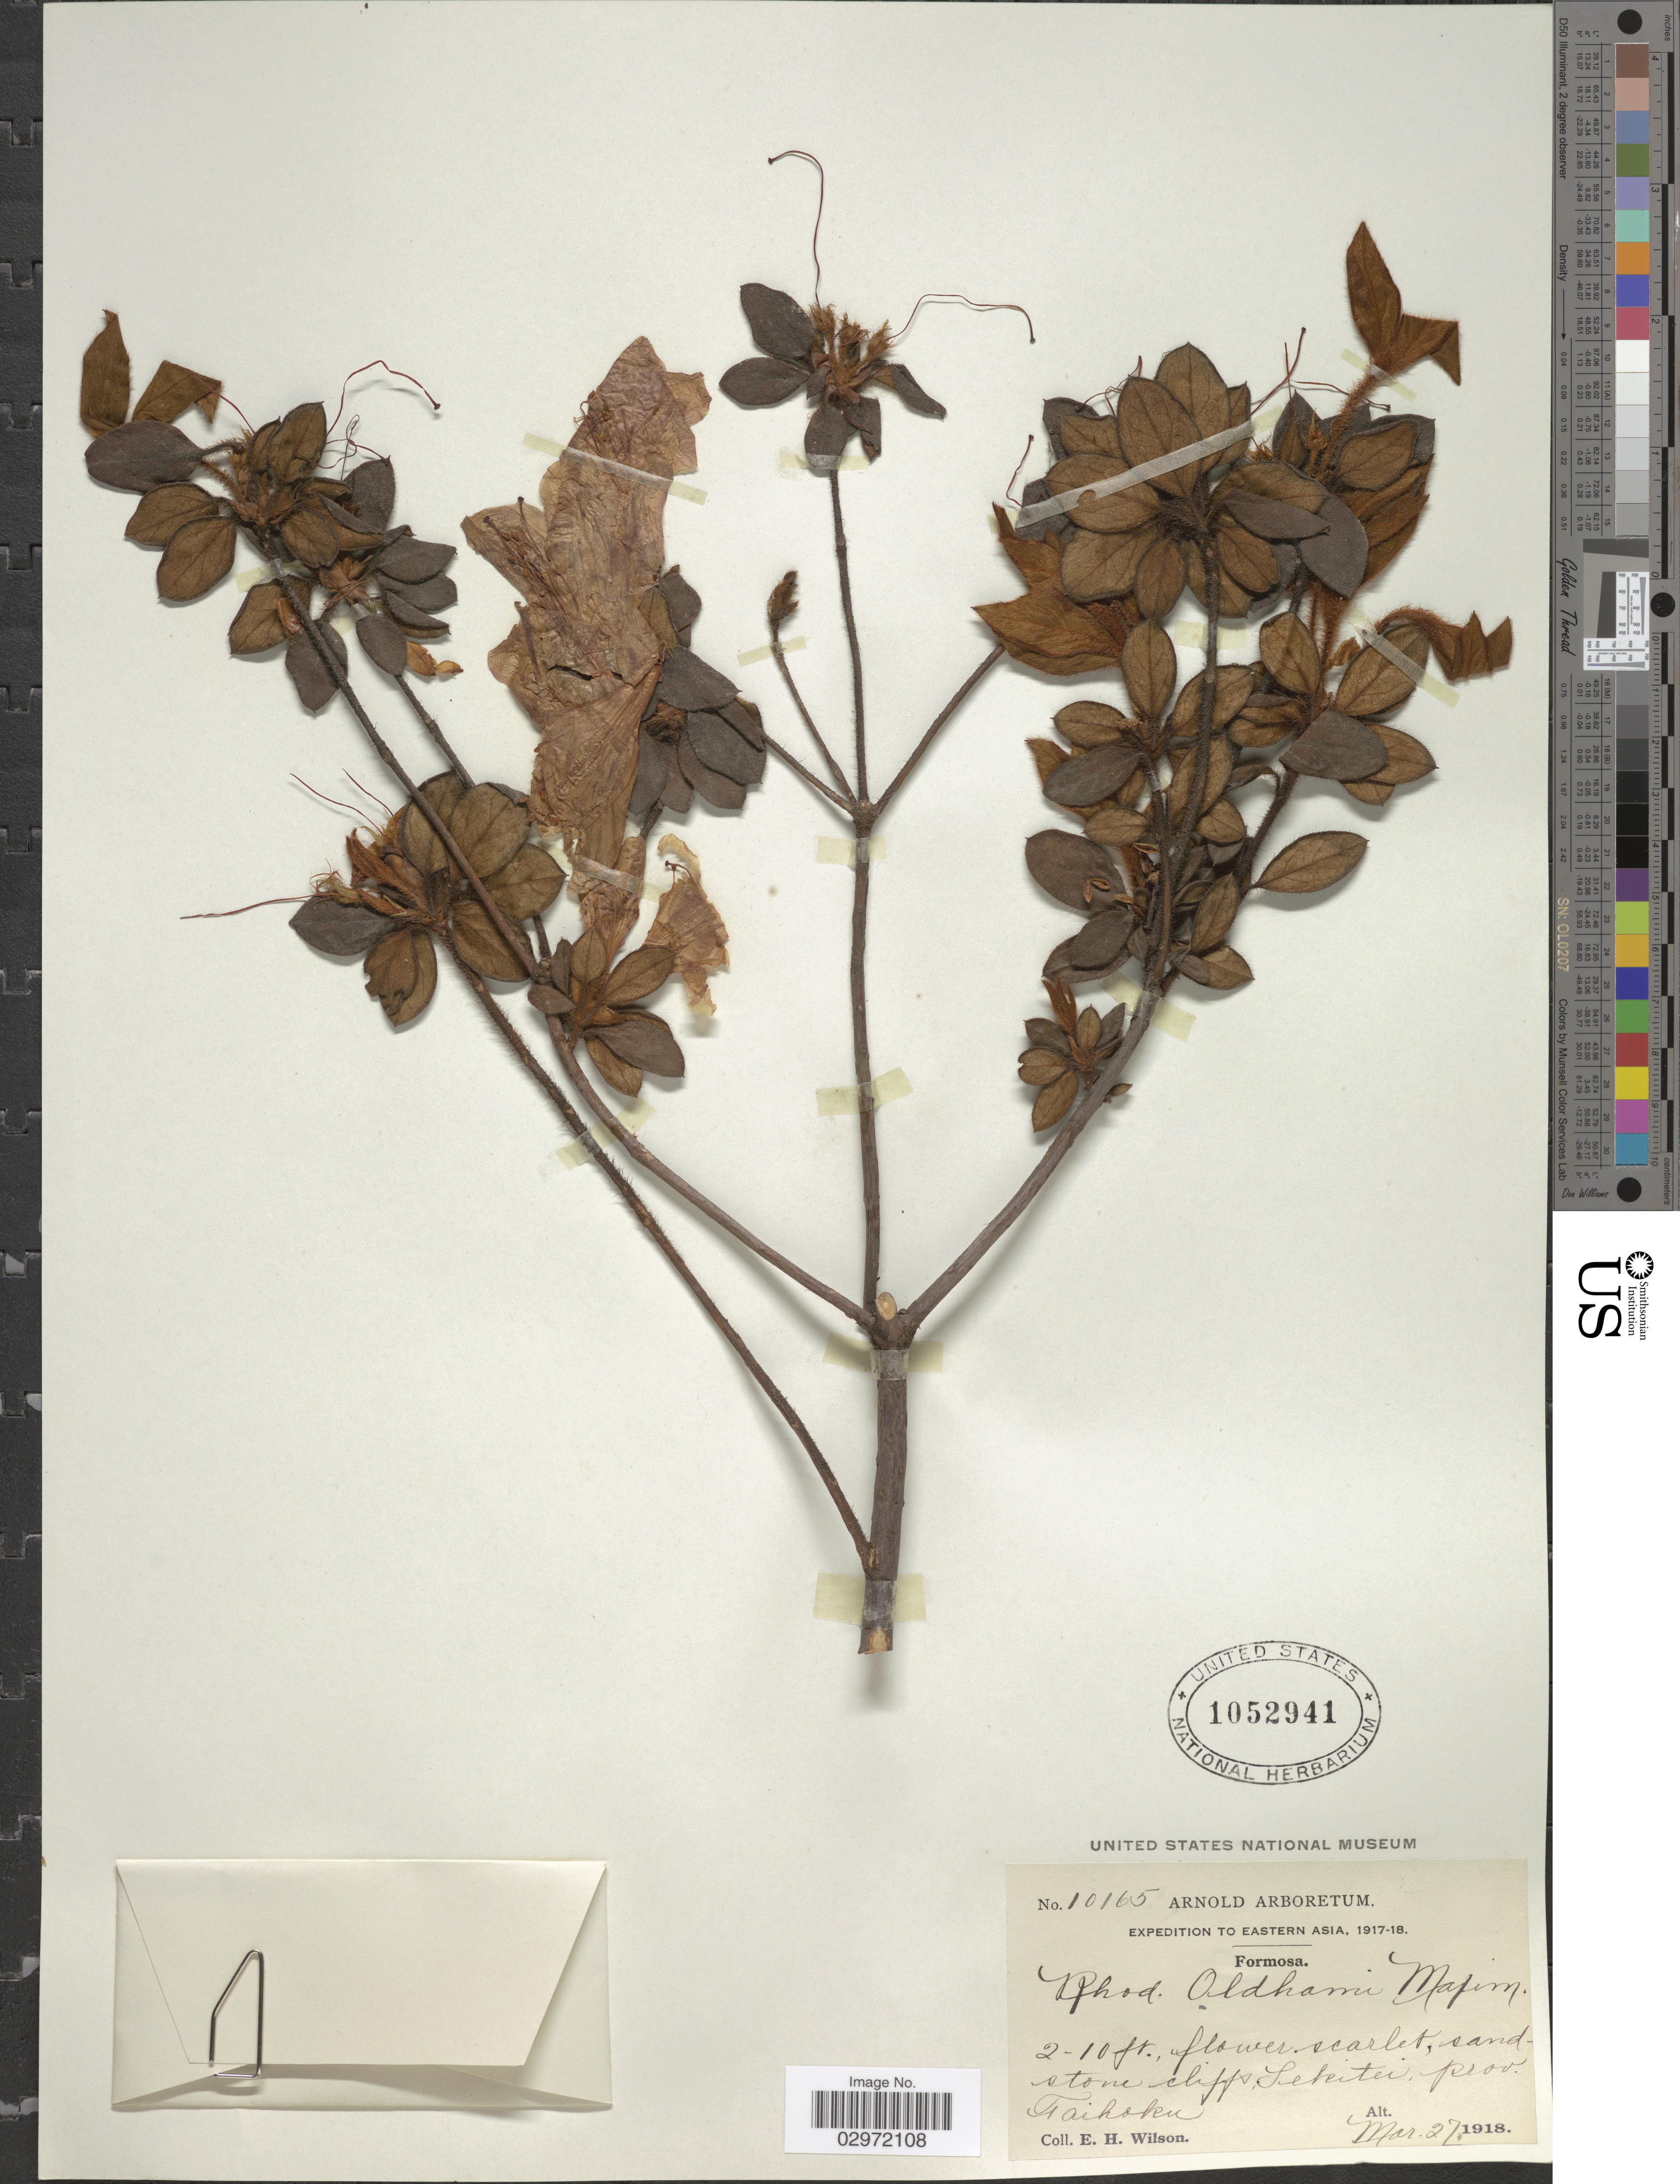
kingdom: Plantae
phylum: Tracheophyta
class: Magnoliopsida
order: Ericales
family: Ericaceae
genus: Rhododendron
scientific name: Rhododendron oldhamii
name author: Maxim.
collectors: E. Wilson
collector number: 10165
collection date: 1918-03-27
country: Taiwan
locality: Eastern Asia, Formosa, sandstone cliffs Lekitei prov. Taihoku.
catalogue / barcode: US 1052941